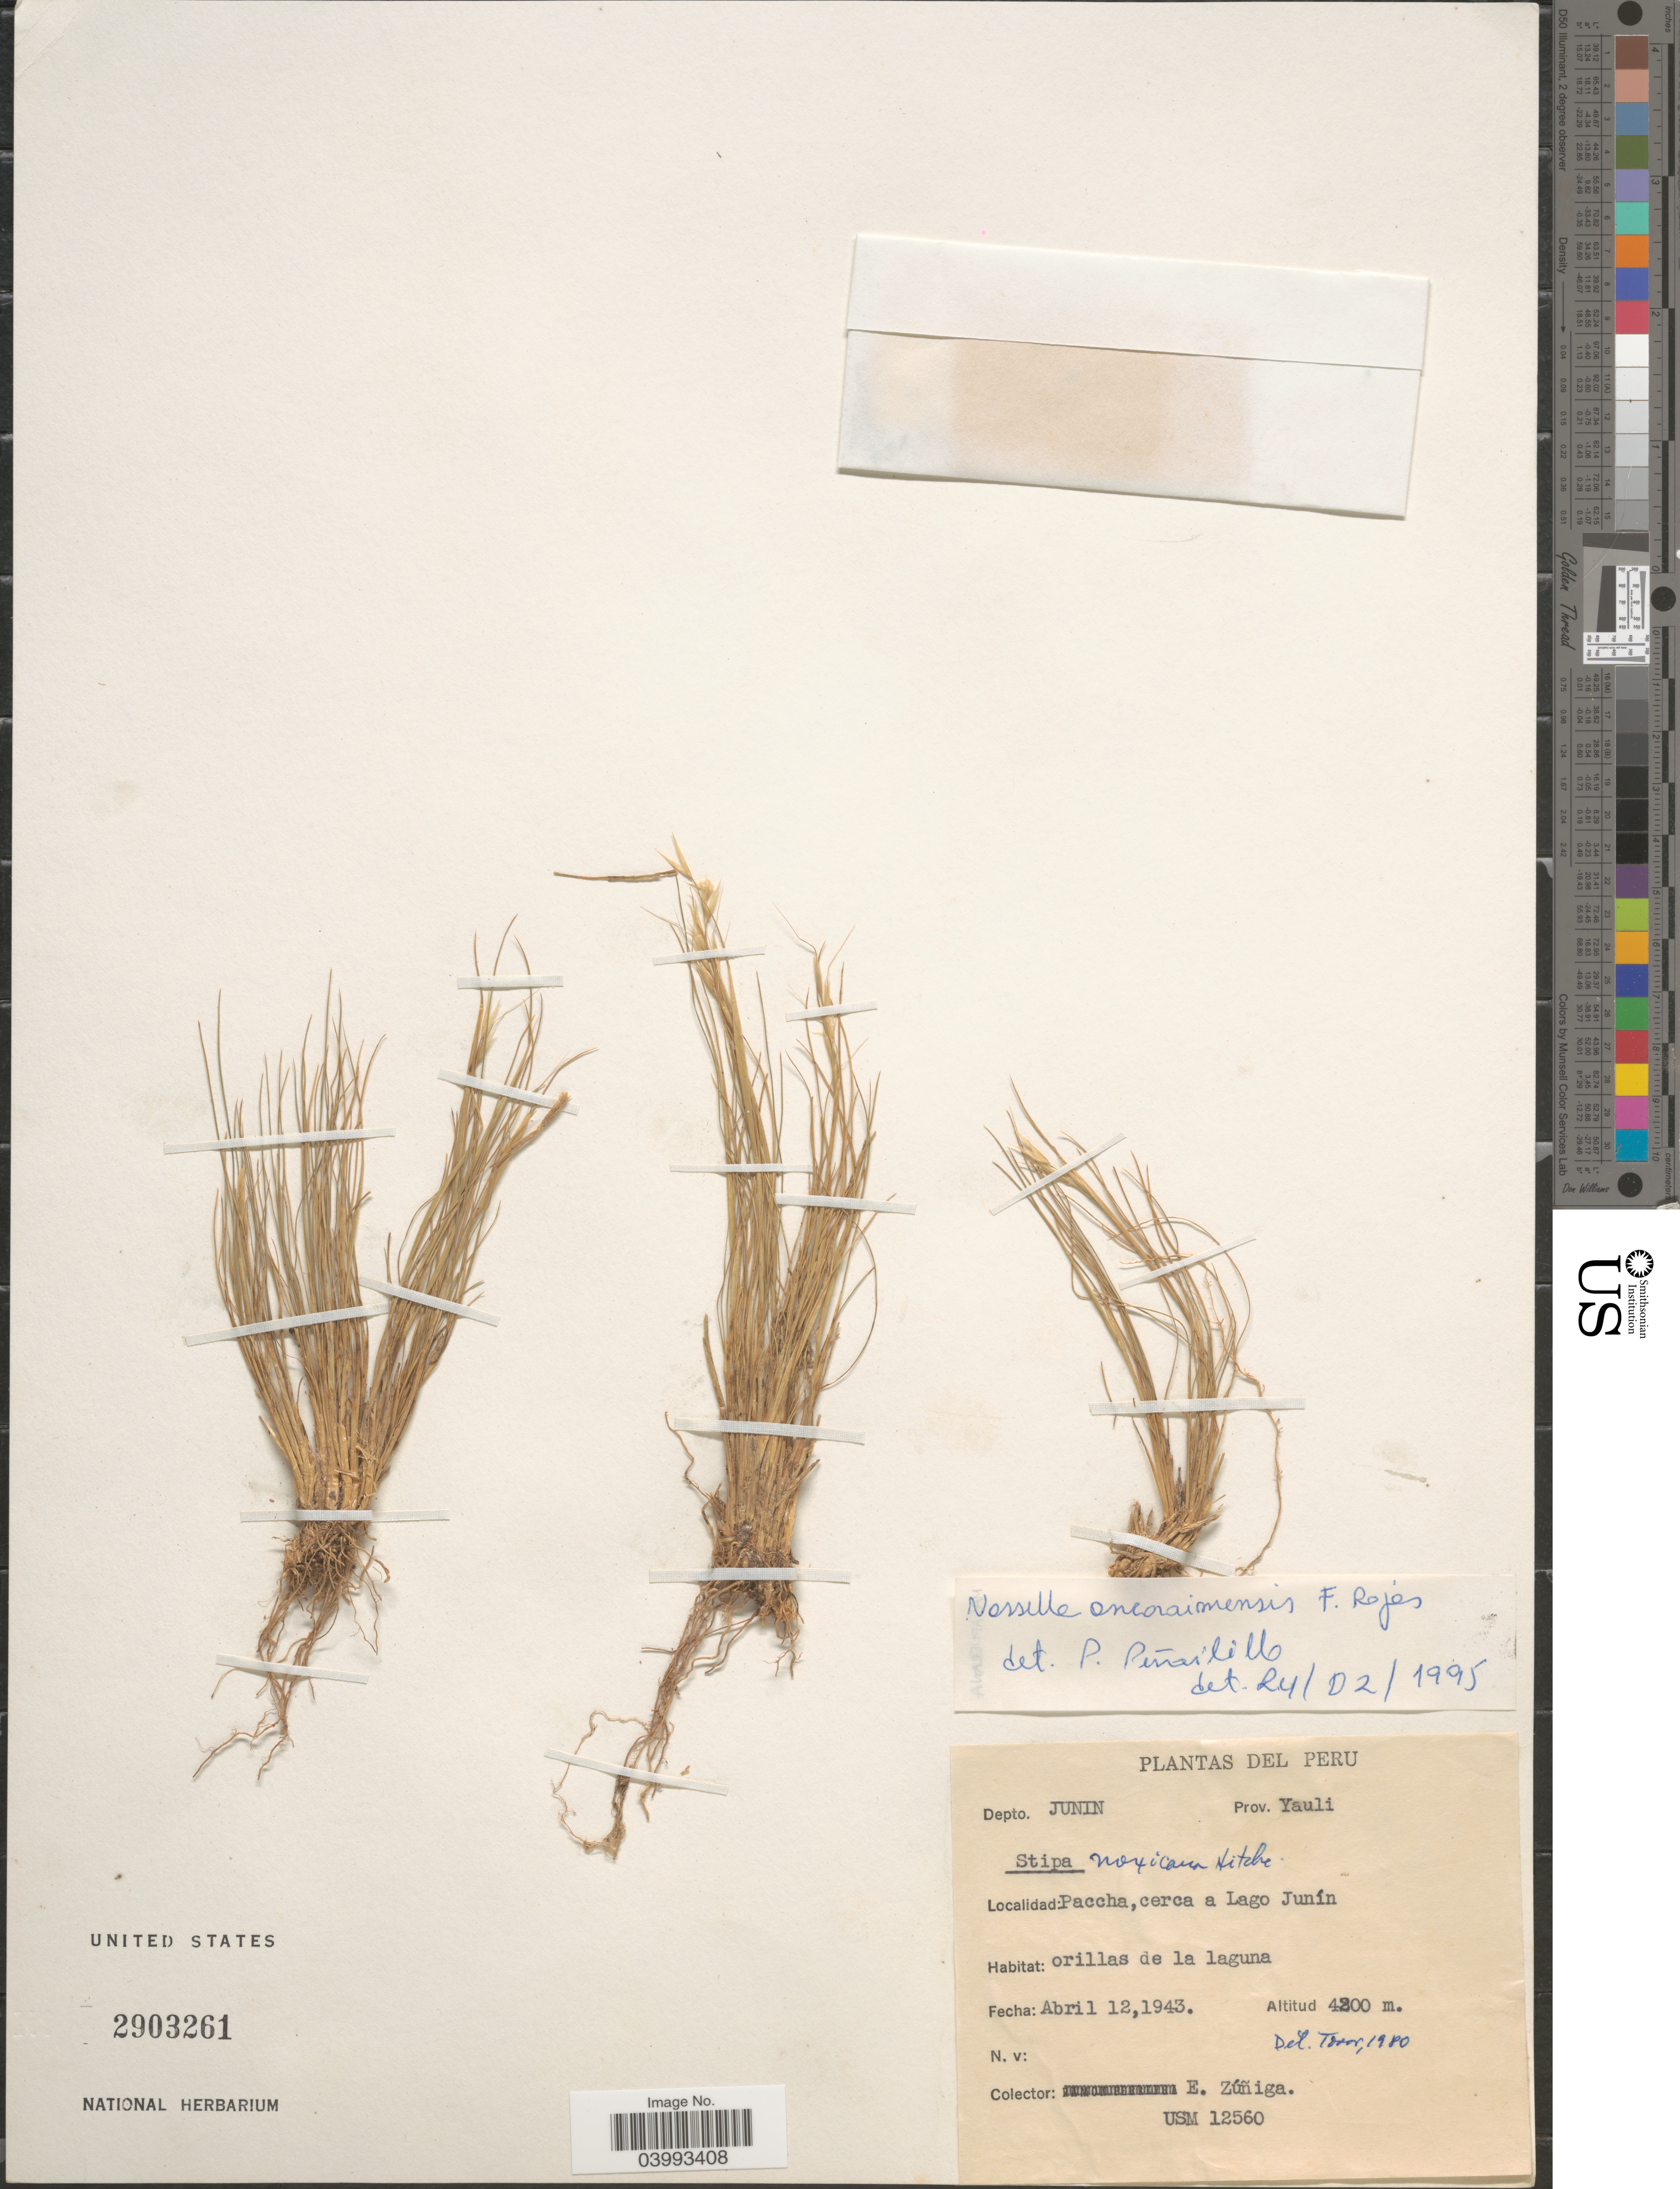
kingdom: Plantae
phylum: Tracheophyta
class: Liliopsida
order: Poales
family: Poaceae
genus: Nassella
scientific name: Nassella ancoraimensis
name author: F. Rojas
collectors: E. Zuñiga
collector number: USM 12560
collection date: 1943-04-12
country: Peru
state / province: Junín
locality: Depto. Junin. Prov. Yauli. Paccha,cerca a Lago Juní.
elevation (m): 4200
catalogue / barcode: US 2903261